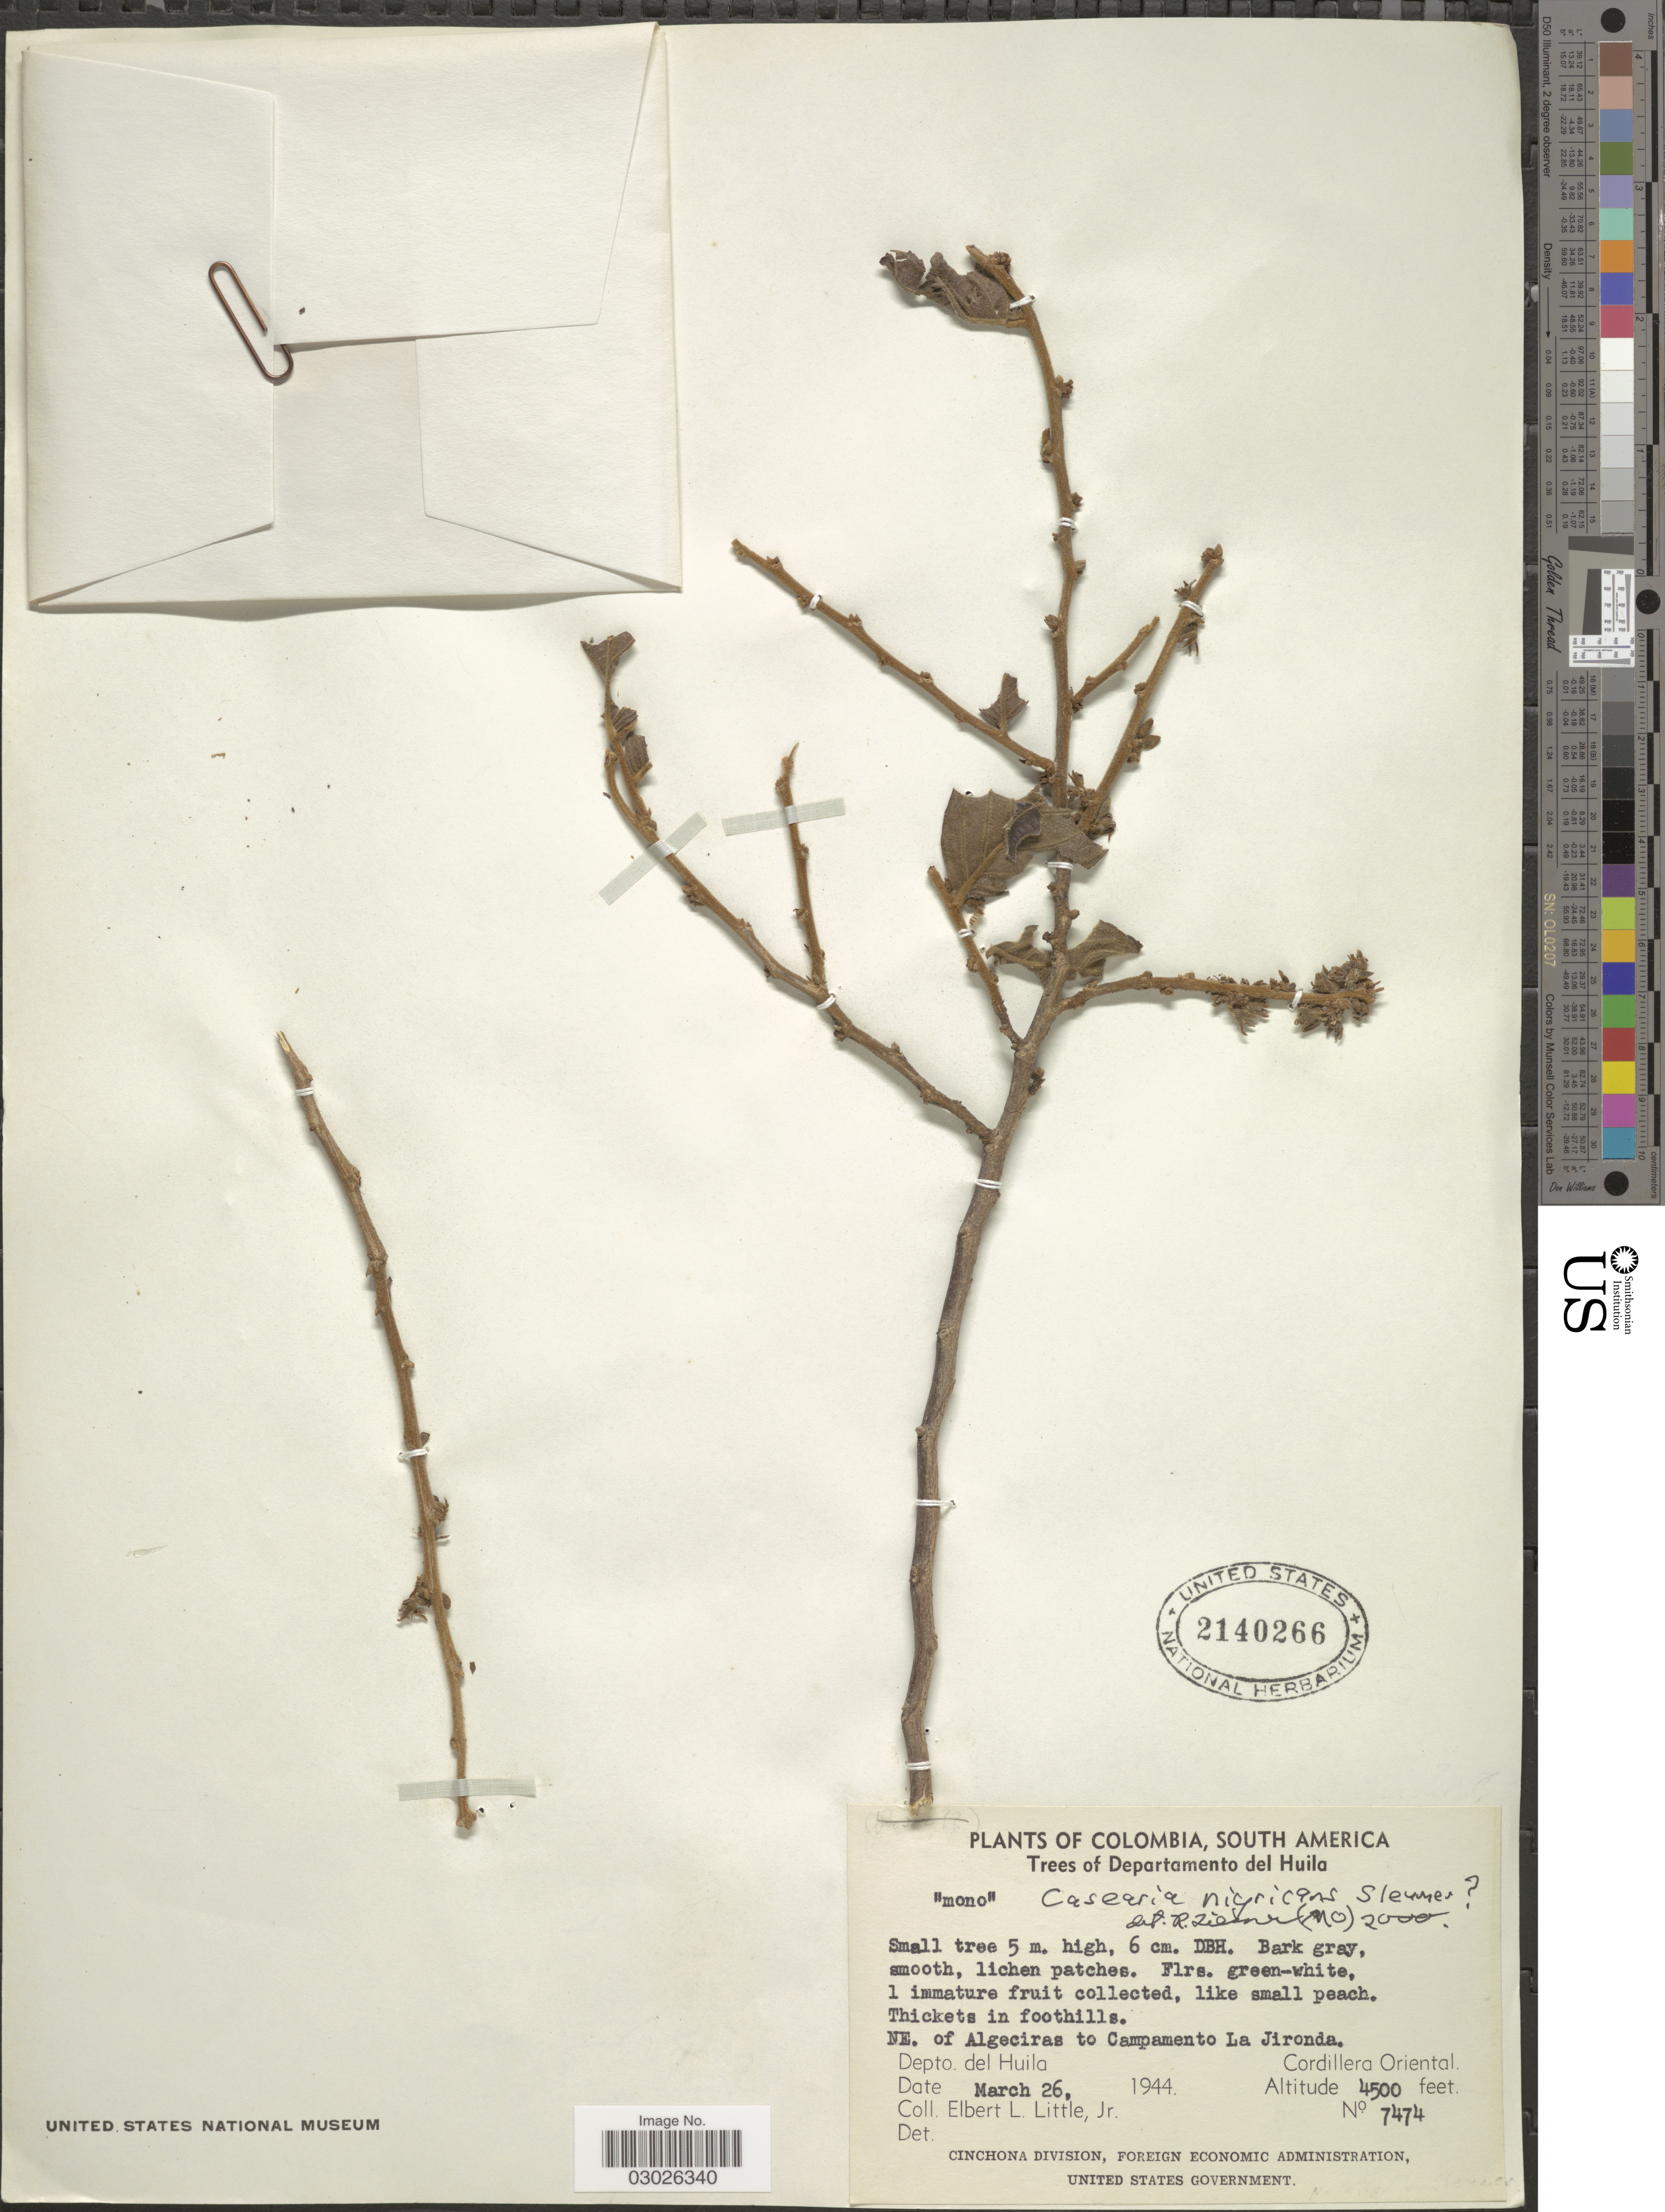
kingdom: Plantae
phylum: Tracheophyta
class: Magnoliopsida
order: Malpighiales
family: Salicaceae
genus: Casearia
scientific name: Casearia nigricans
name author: Sleumer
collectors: E. L. Little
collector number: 7474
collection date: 1944-03-26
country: Colombia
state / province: Huila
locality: Trees of Departamento del Huila. NE. of Algeciras to Campamento La Jironda. Depto. de Huila. Cordillera Oriental.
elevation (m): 1372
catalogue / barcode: US 2140266